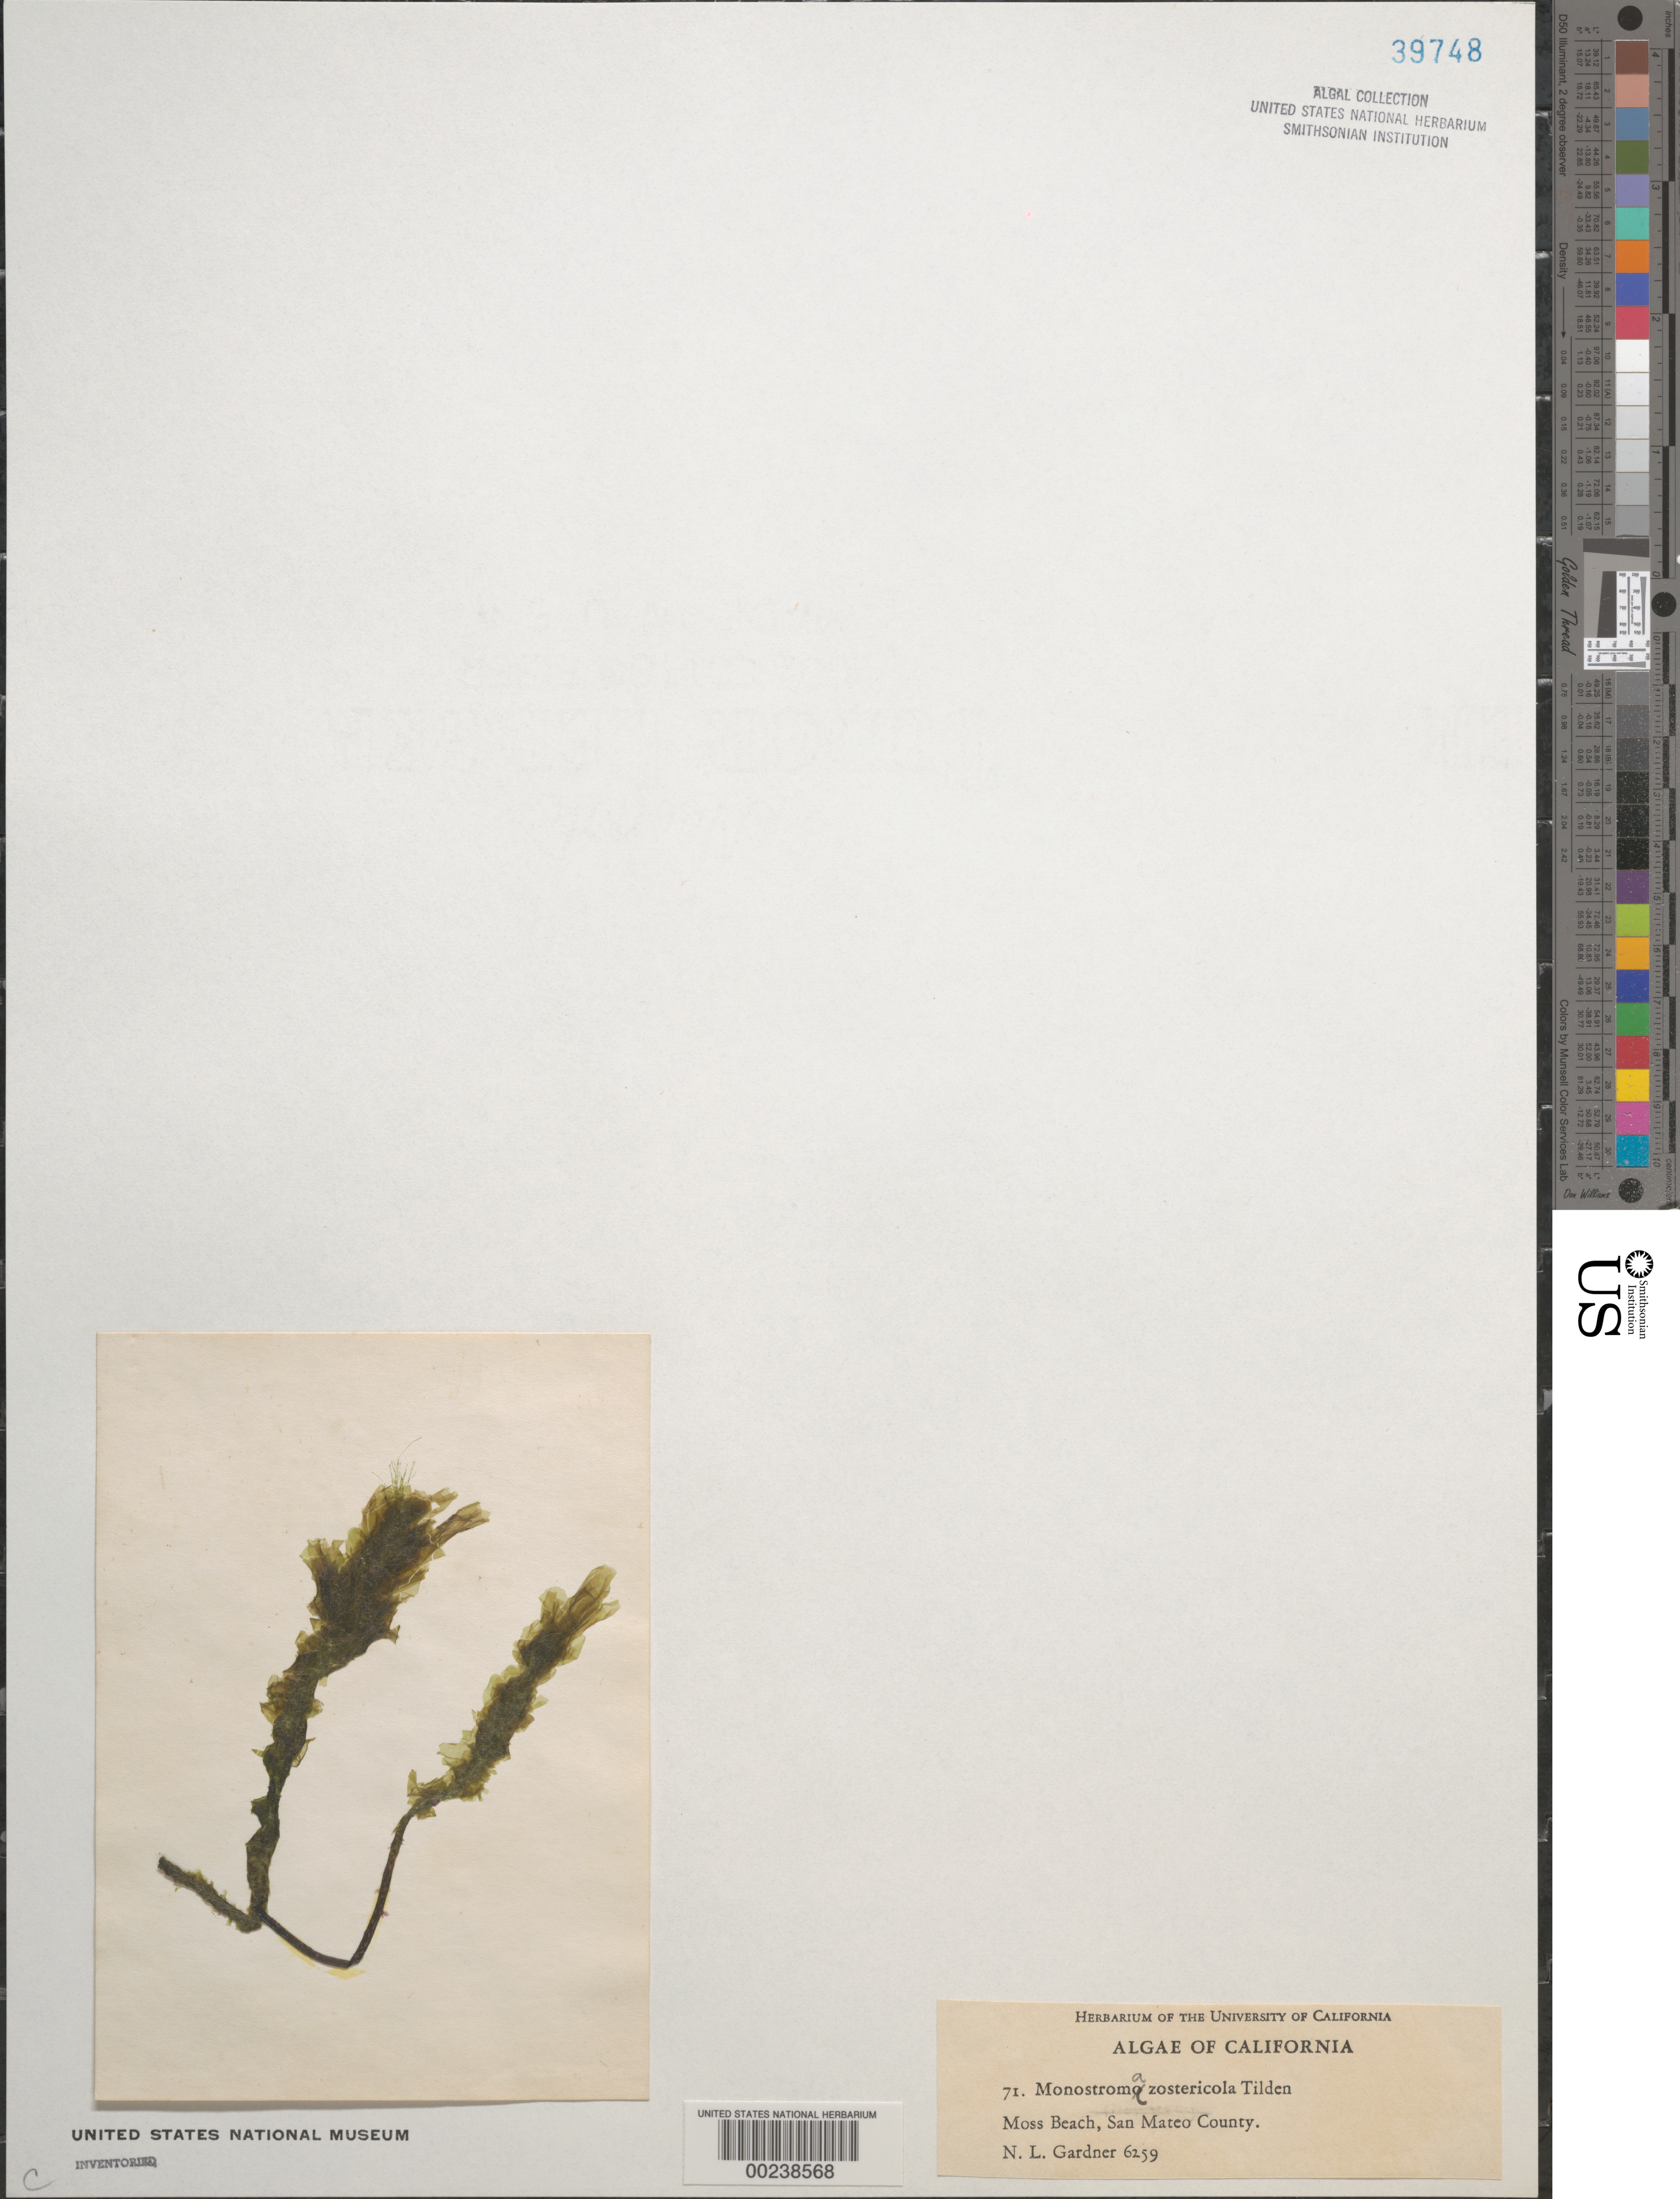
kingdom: Plantae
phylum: Chlorophyta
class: Ulvophyceae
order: Ulvales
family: Kornmanniaceae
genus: Kornmannia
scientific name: Kornmannia zostericola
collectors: N. Gardner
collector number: NLG 6259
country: United States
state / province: California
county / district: San Mateo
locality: Moss Beach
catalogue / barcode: US 39748